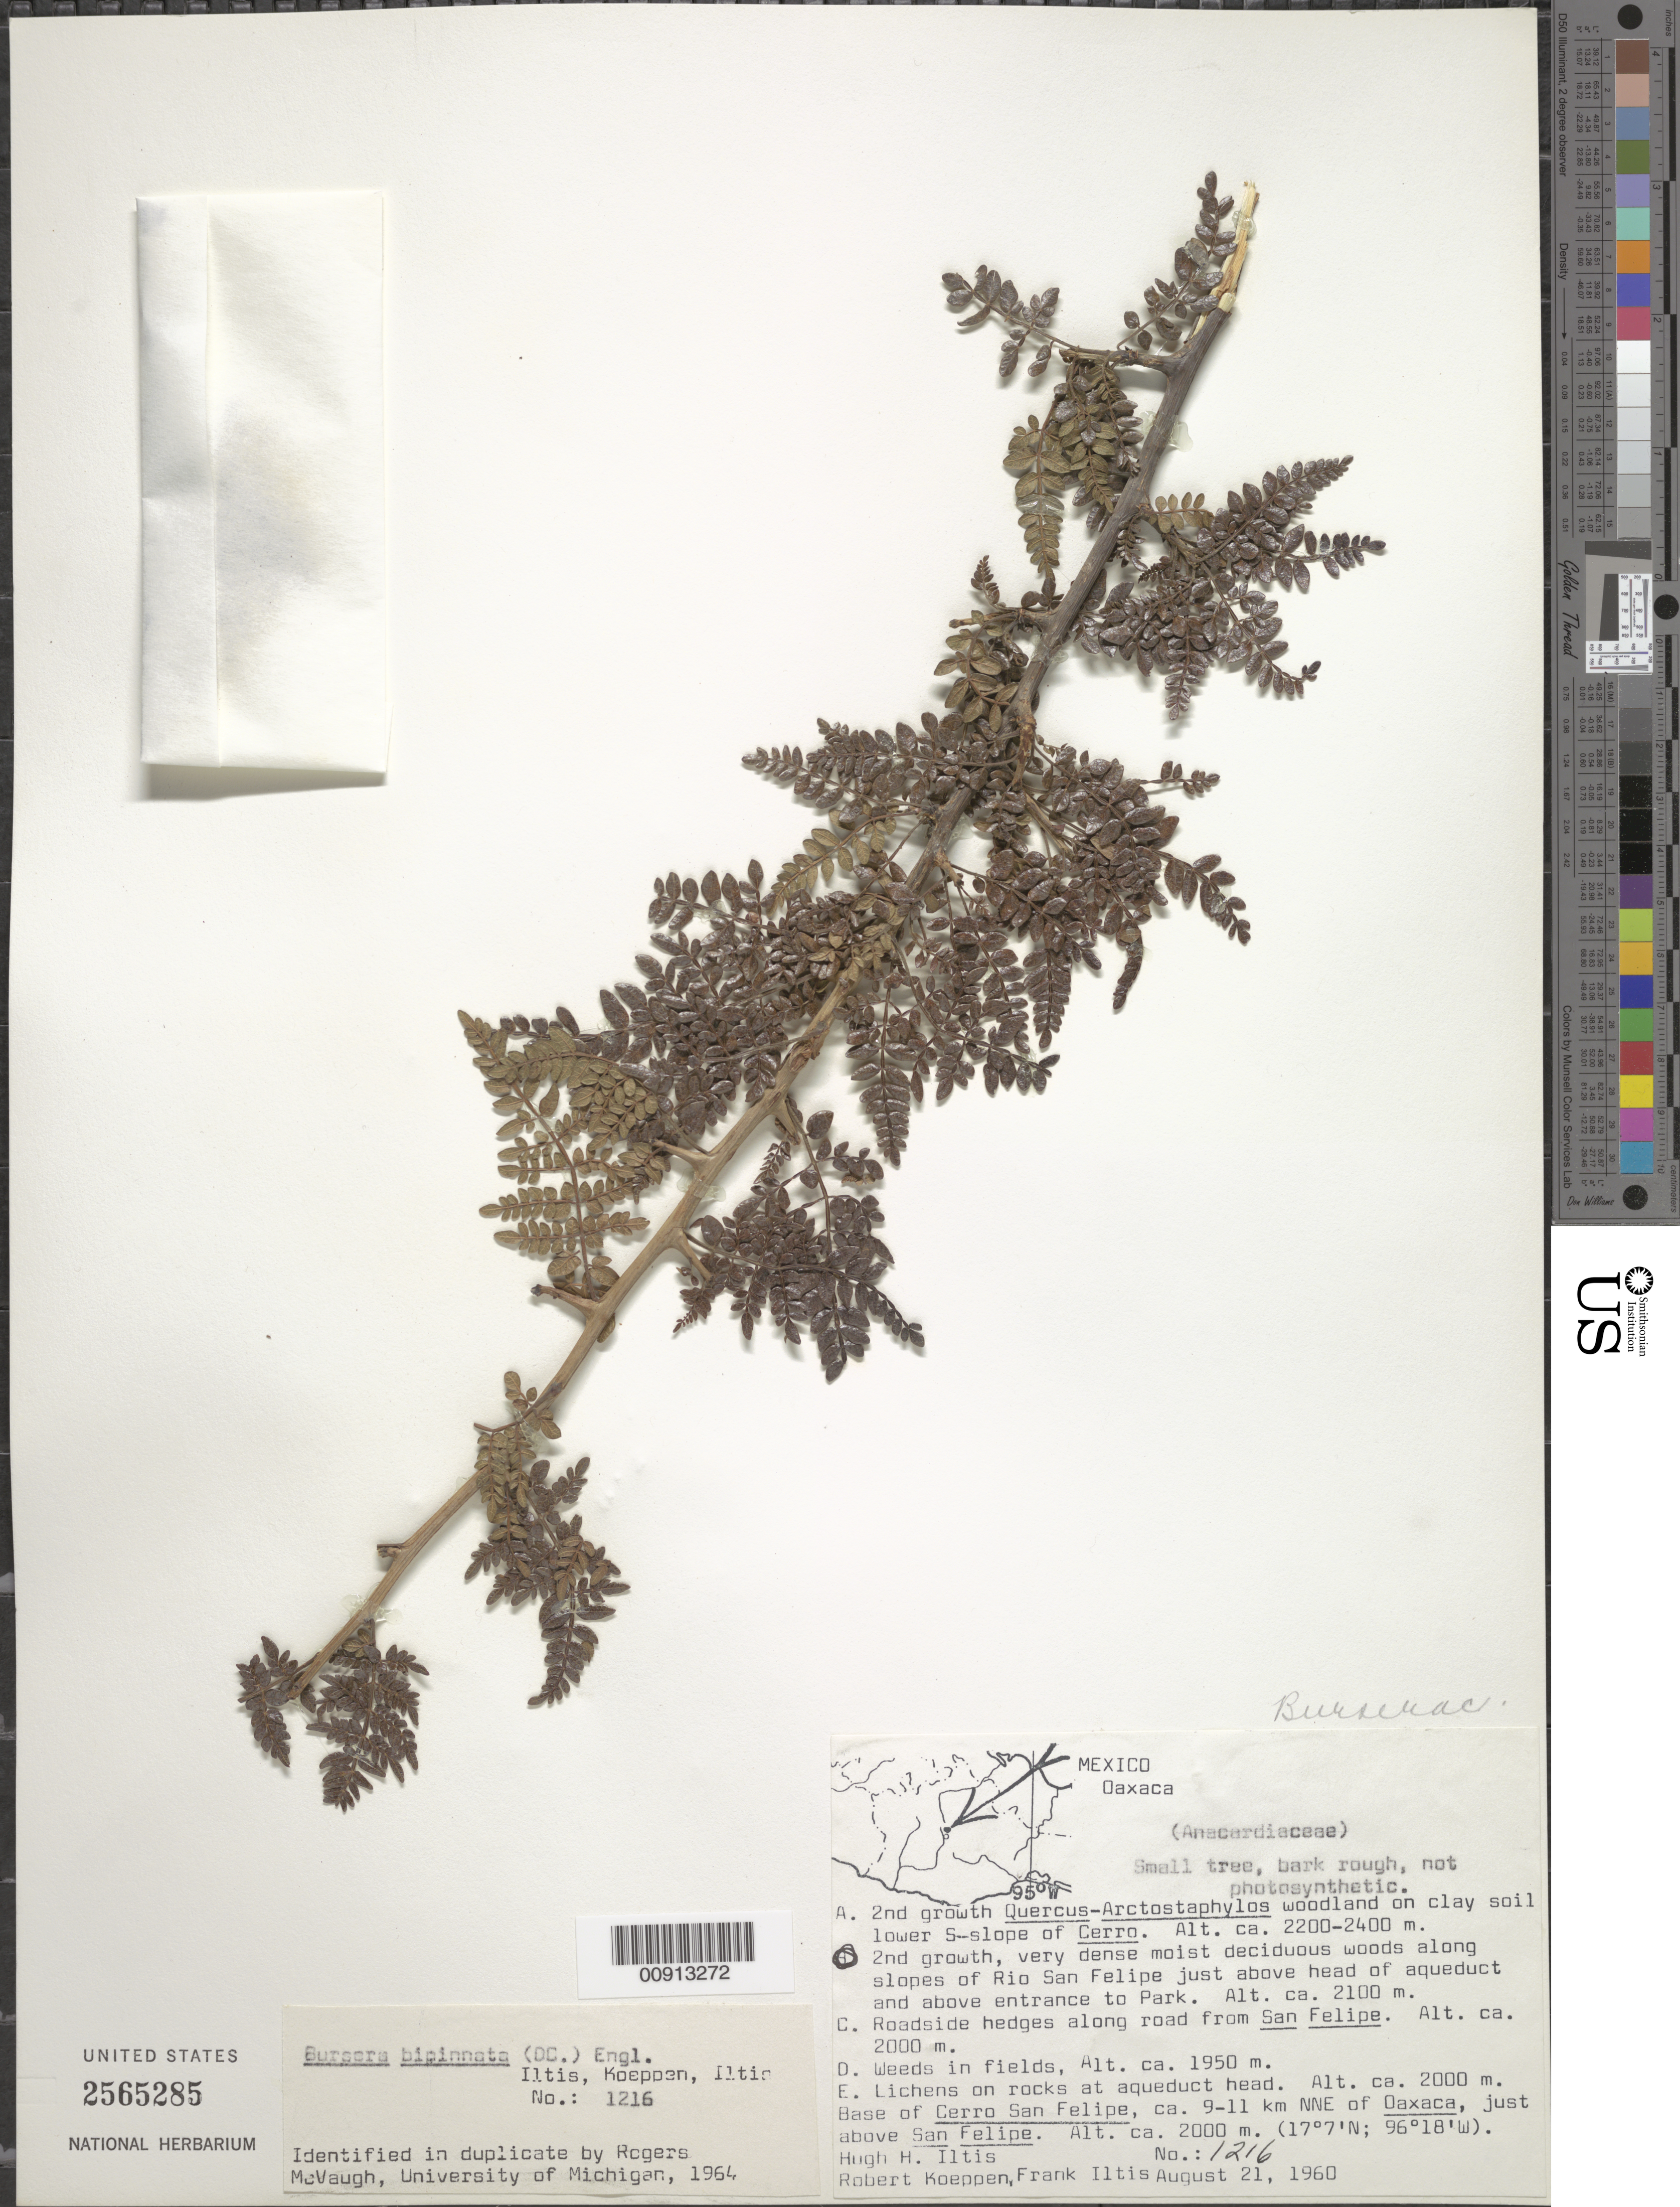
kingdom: Plantae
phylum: Tracheophyta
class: Magnoliopsida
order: Sapindales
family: Burseraceae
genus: Bursera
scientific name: Bursera bipinnata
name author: Engl.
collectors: H. H. Iltis, R. C. Koeppen & F. Iltis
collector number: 1216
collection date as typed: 21 Aug 1960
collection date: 1960-08-21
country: Mexico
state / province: Oaxaca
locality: Along slopes of Río San Felipe just above head of aqueduct and above entrance to Park. Base of Cerro San Felipe, ca. 9 - 11 km NNE of Oaxaca, just above San Felipe.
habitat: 2nd growth, very dense moist deciduous woods along slopes of Río.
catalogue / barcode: US 2565285